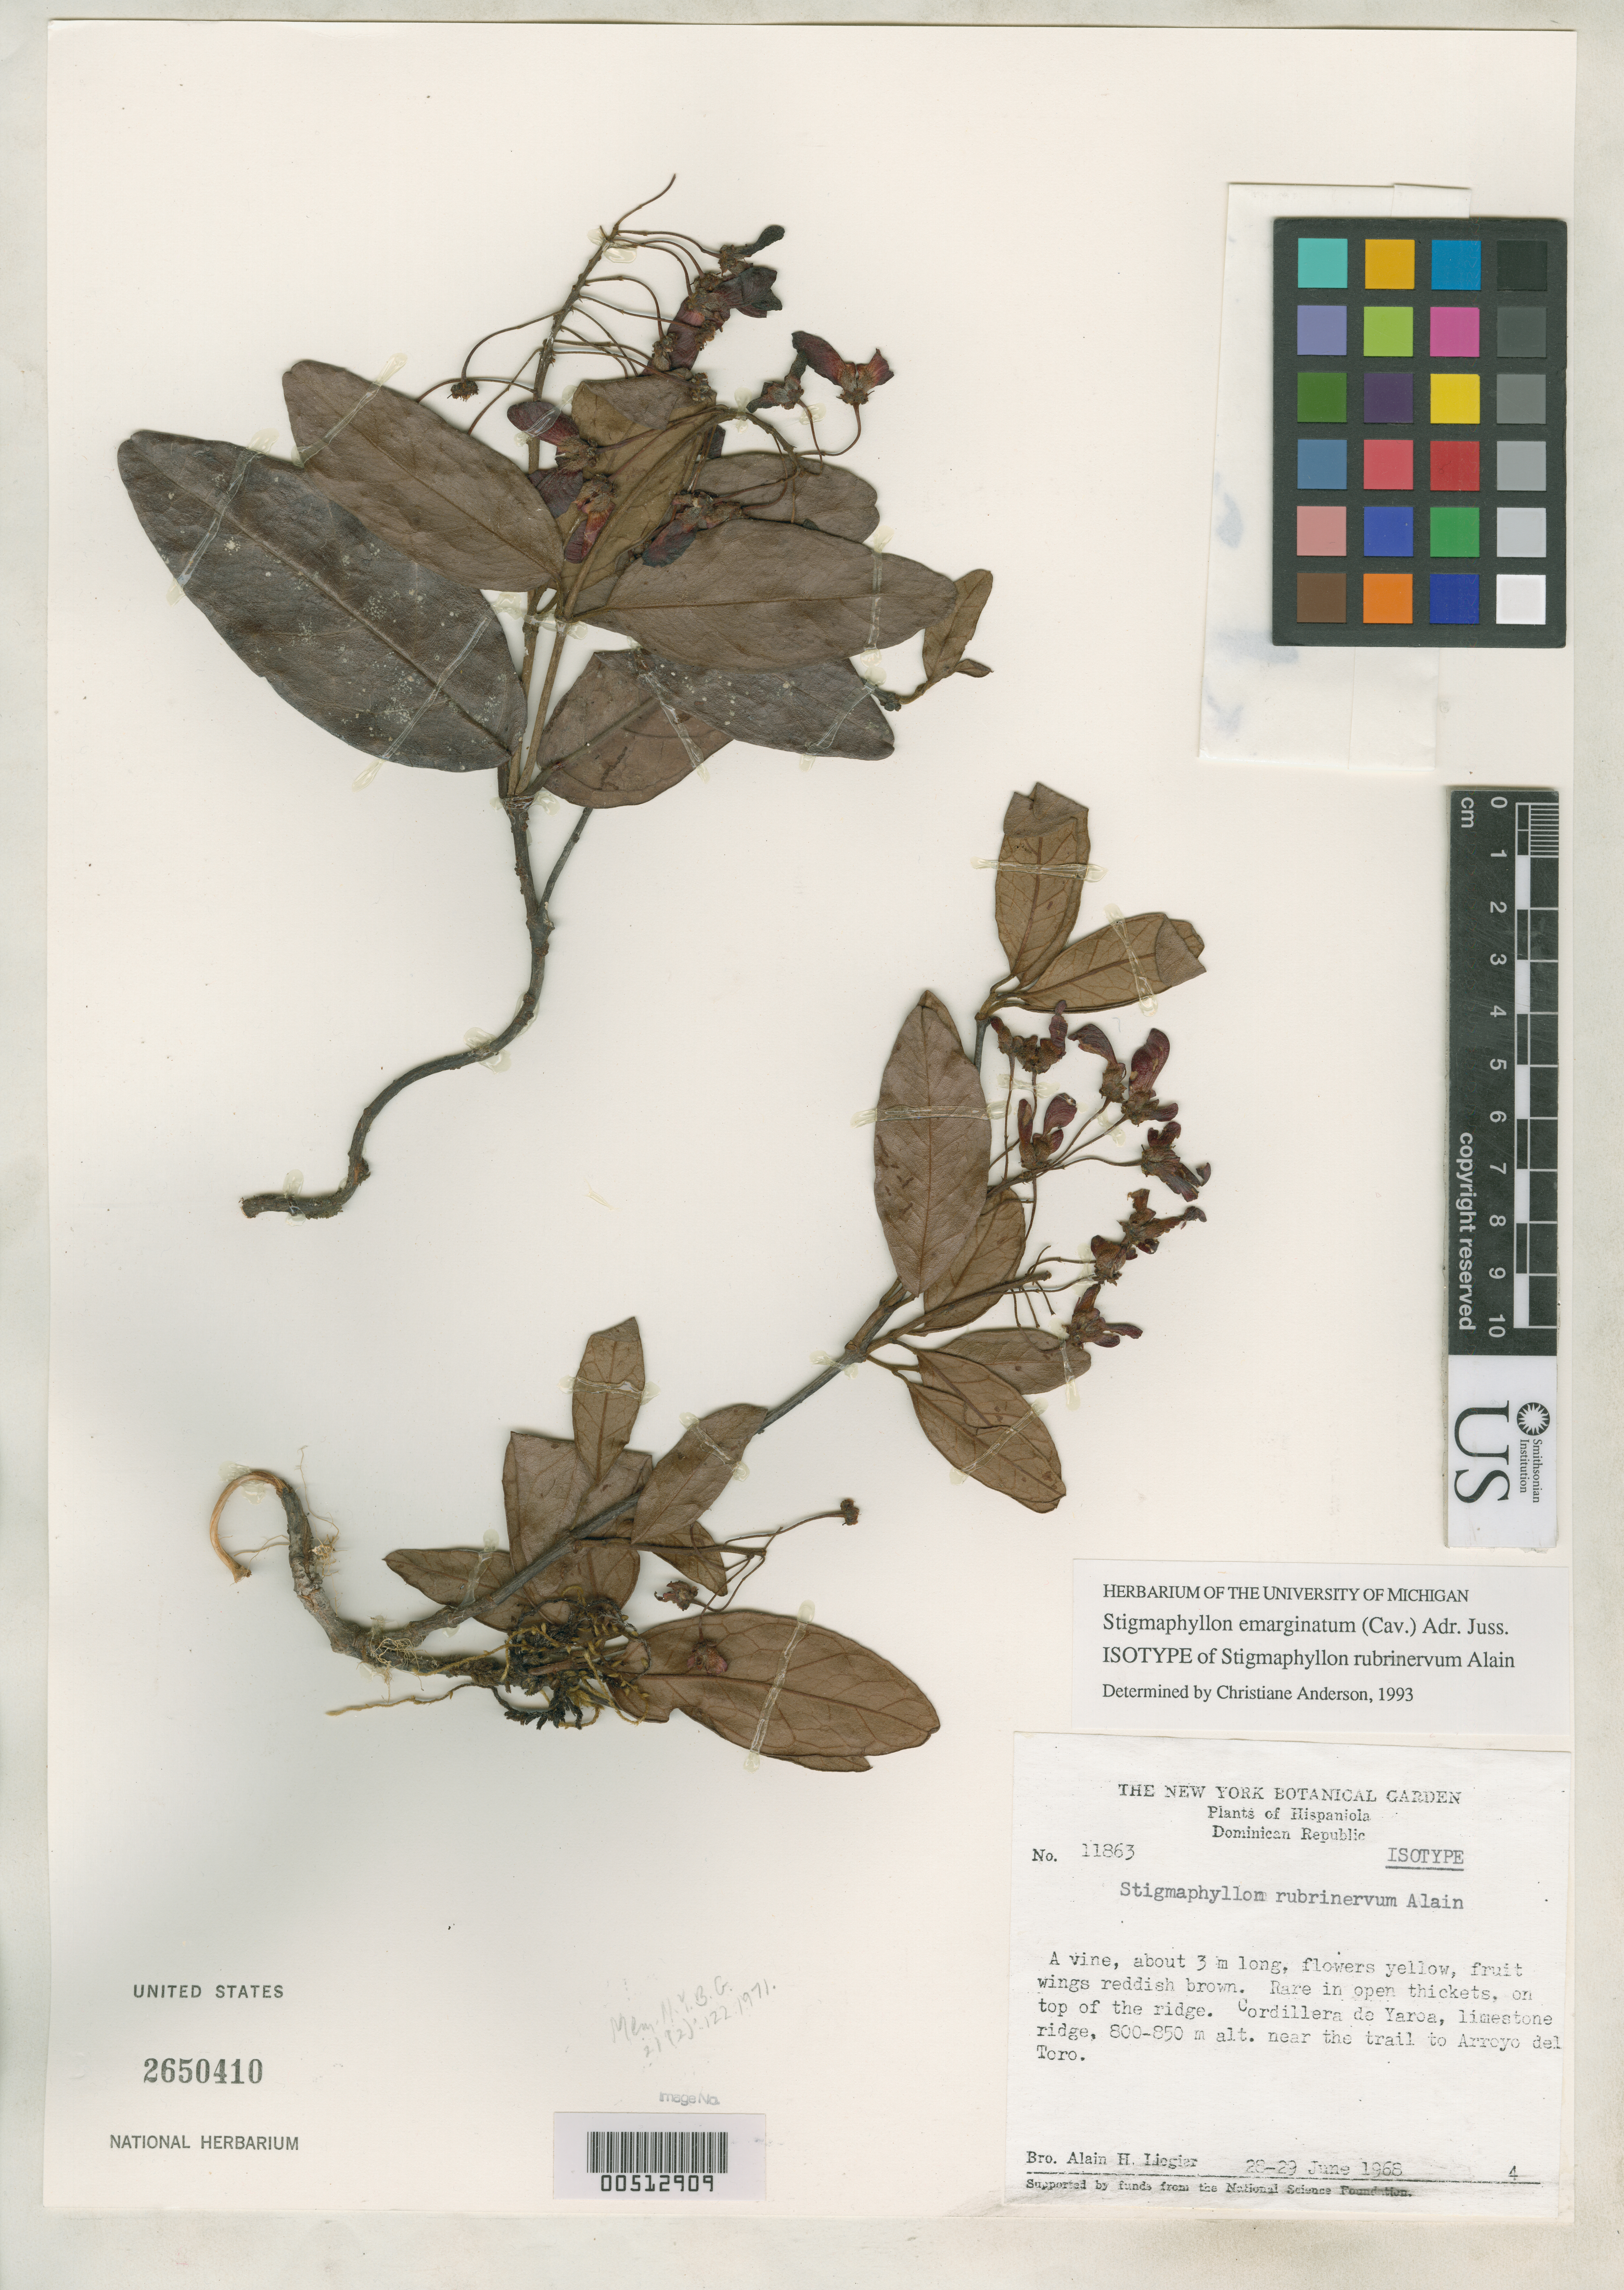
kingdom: Plantae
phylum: Tracheophyta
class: Magnoliopsida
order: Malpighiales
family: Malpighiaceae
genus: Stigmaphyllon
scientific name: Stigmaphyllon rubrinervum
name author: Alain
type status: Isotype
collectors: A. H. Liogier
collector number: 11863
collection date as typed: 28 Jun 1968 to 29 Jun 1968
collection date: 1968-06-28/1968-06-29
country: Dominican Republic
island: Hispaniola Island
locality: Cordillera del Yaroa, near trail to Arroyo del Toro.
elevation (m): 800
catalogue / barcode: US 2650410